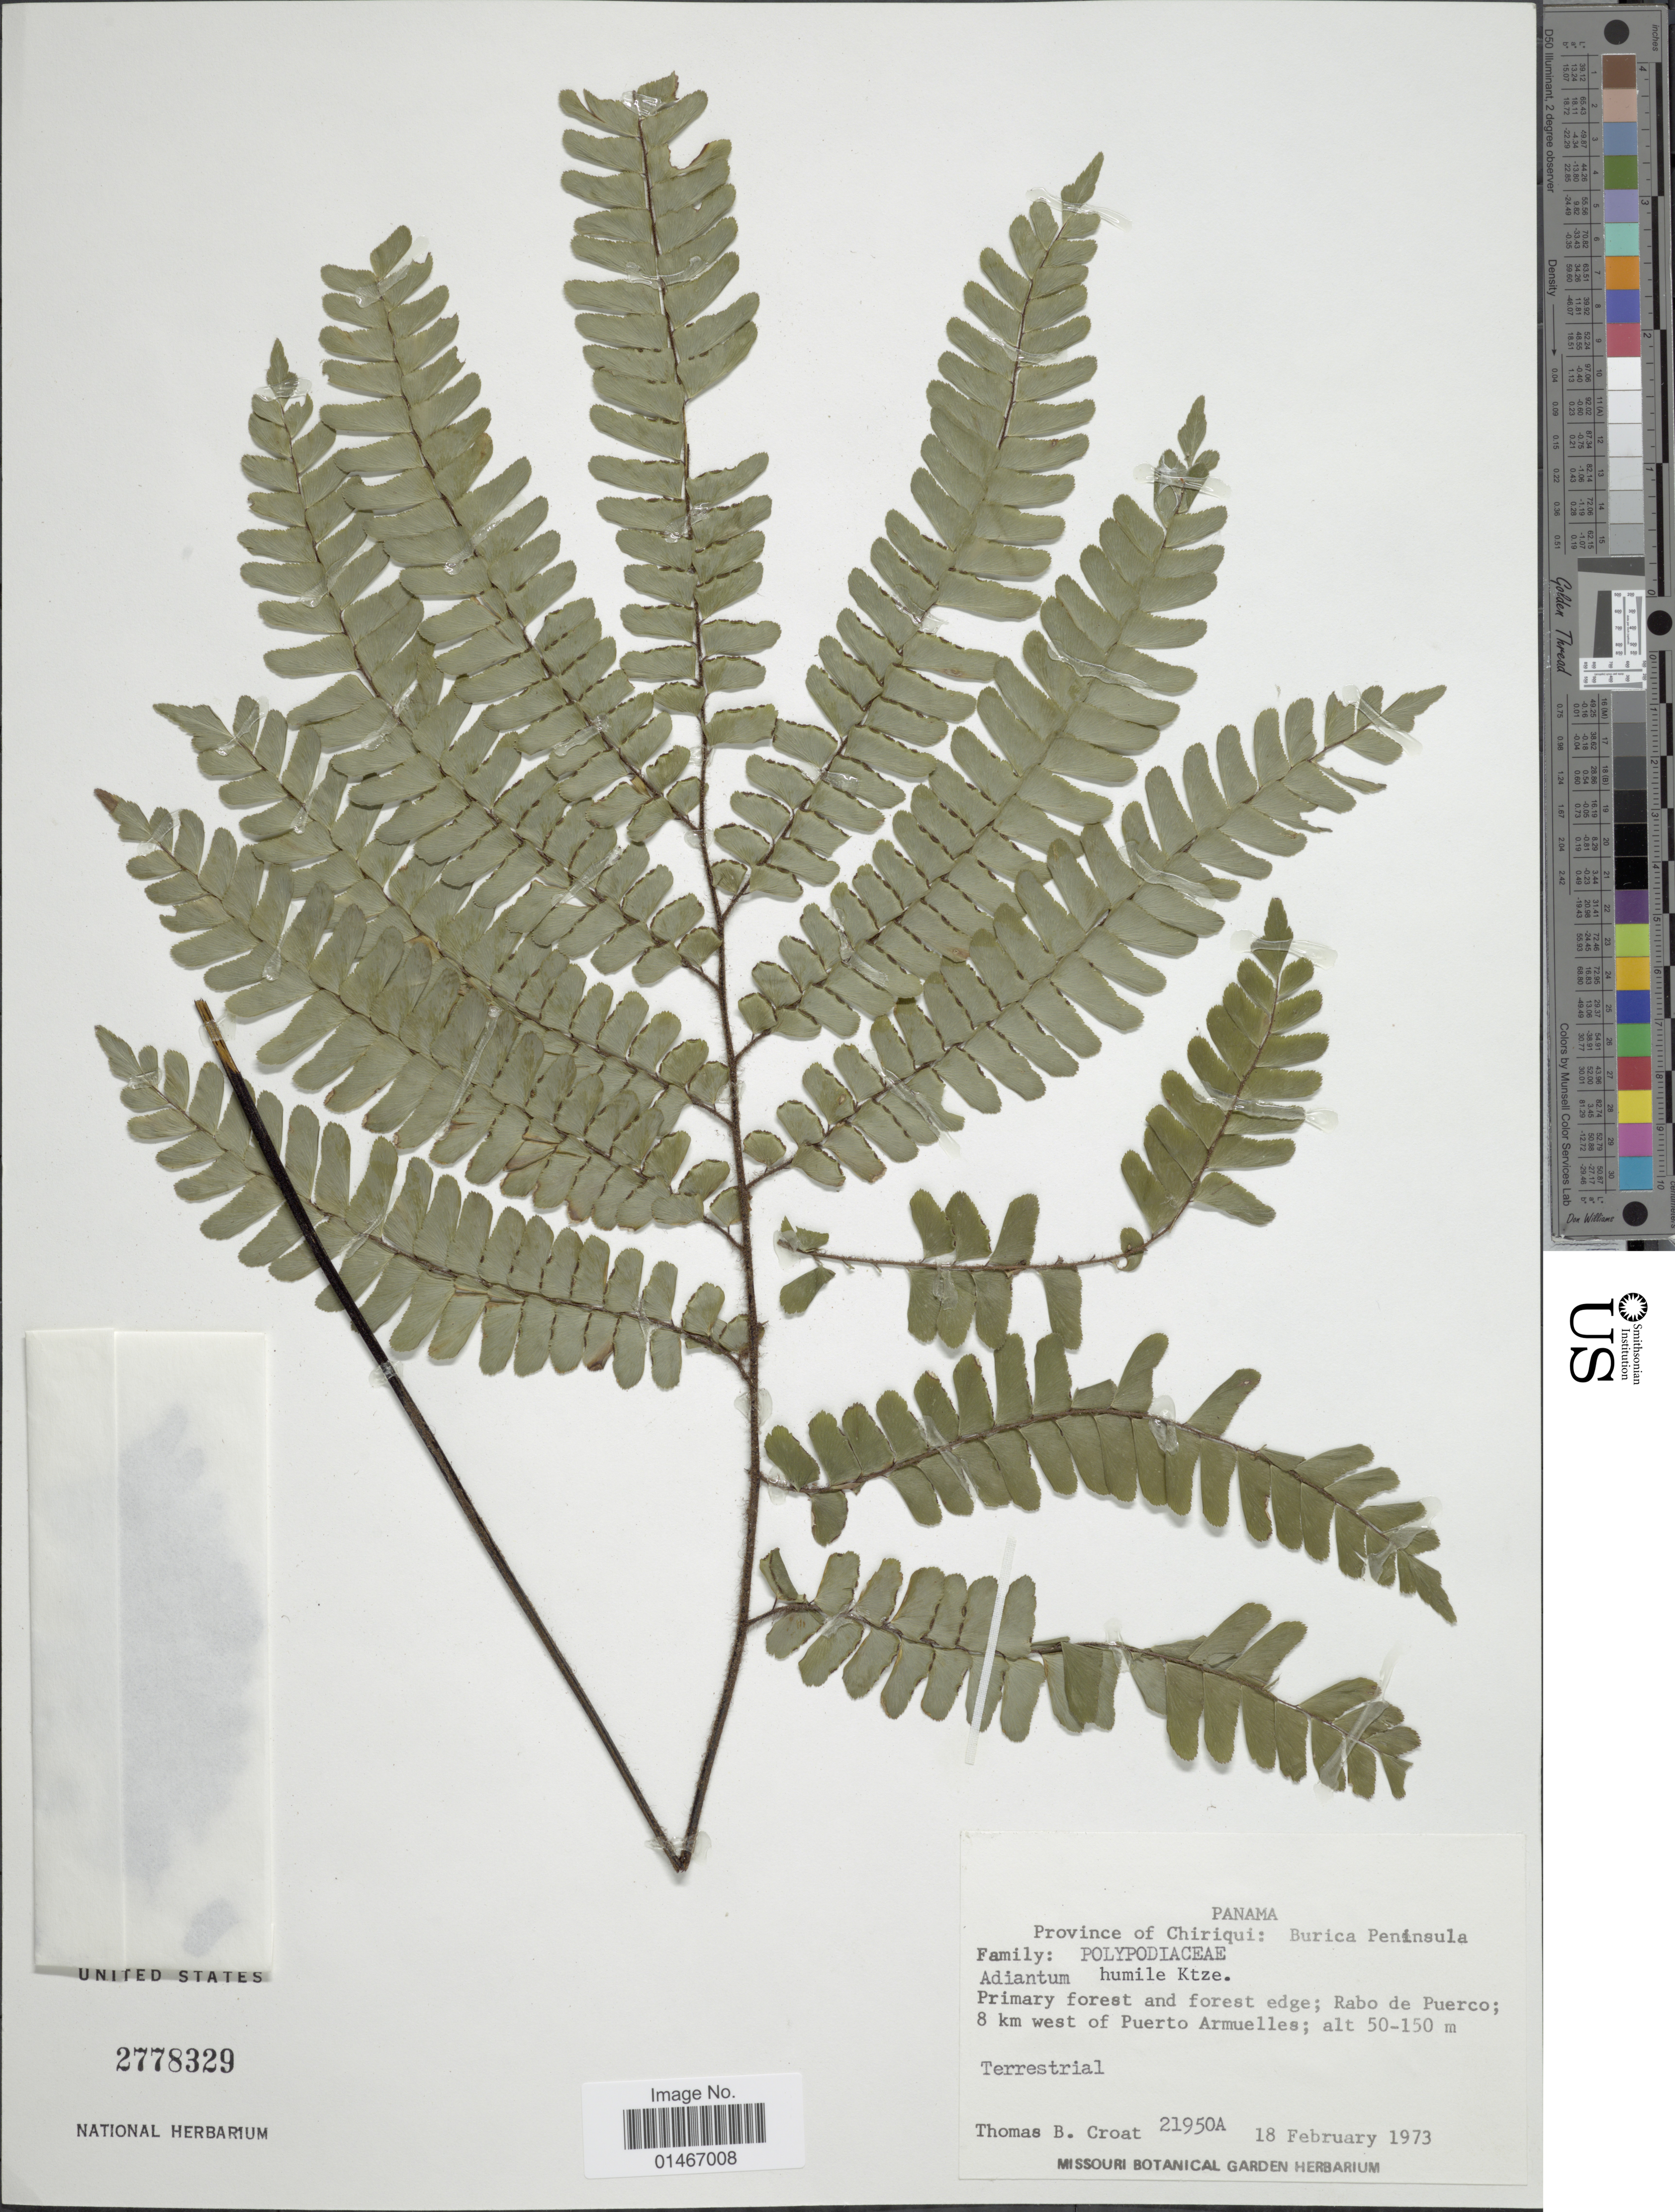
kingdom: Plantae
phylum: Tracheophyta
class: Polypodiopsida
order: Polypodiales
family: Pteridaceae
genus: Adiantum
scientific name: Adiantum killipii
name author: Maxon & Weath.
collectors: T. B. Croat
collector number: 21950A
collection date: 1973-02-18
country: Panama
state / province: Chiriqui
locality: Province of Chiriqui: Burica Peninsula. Rabo de Puerco; 8 km west of Puerto Armuelles.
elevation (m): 50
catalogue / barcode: US 2778329